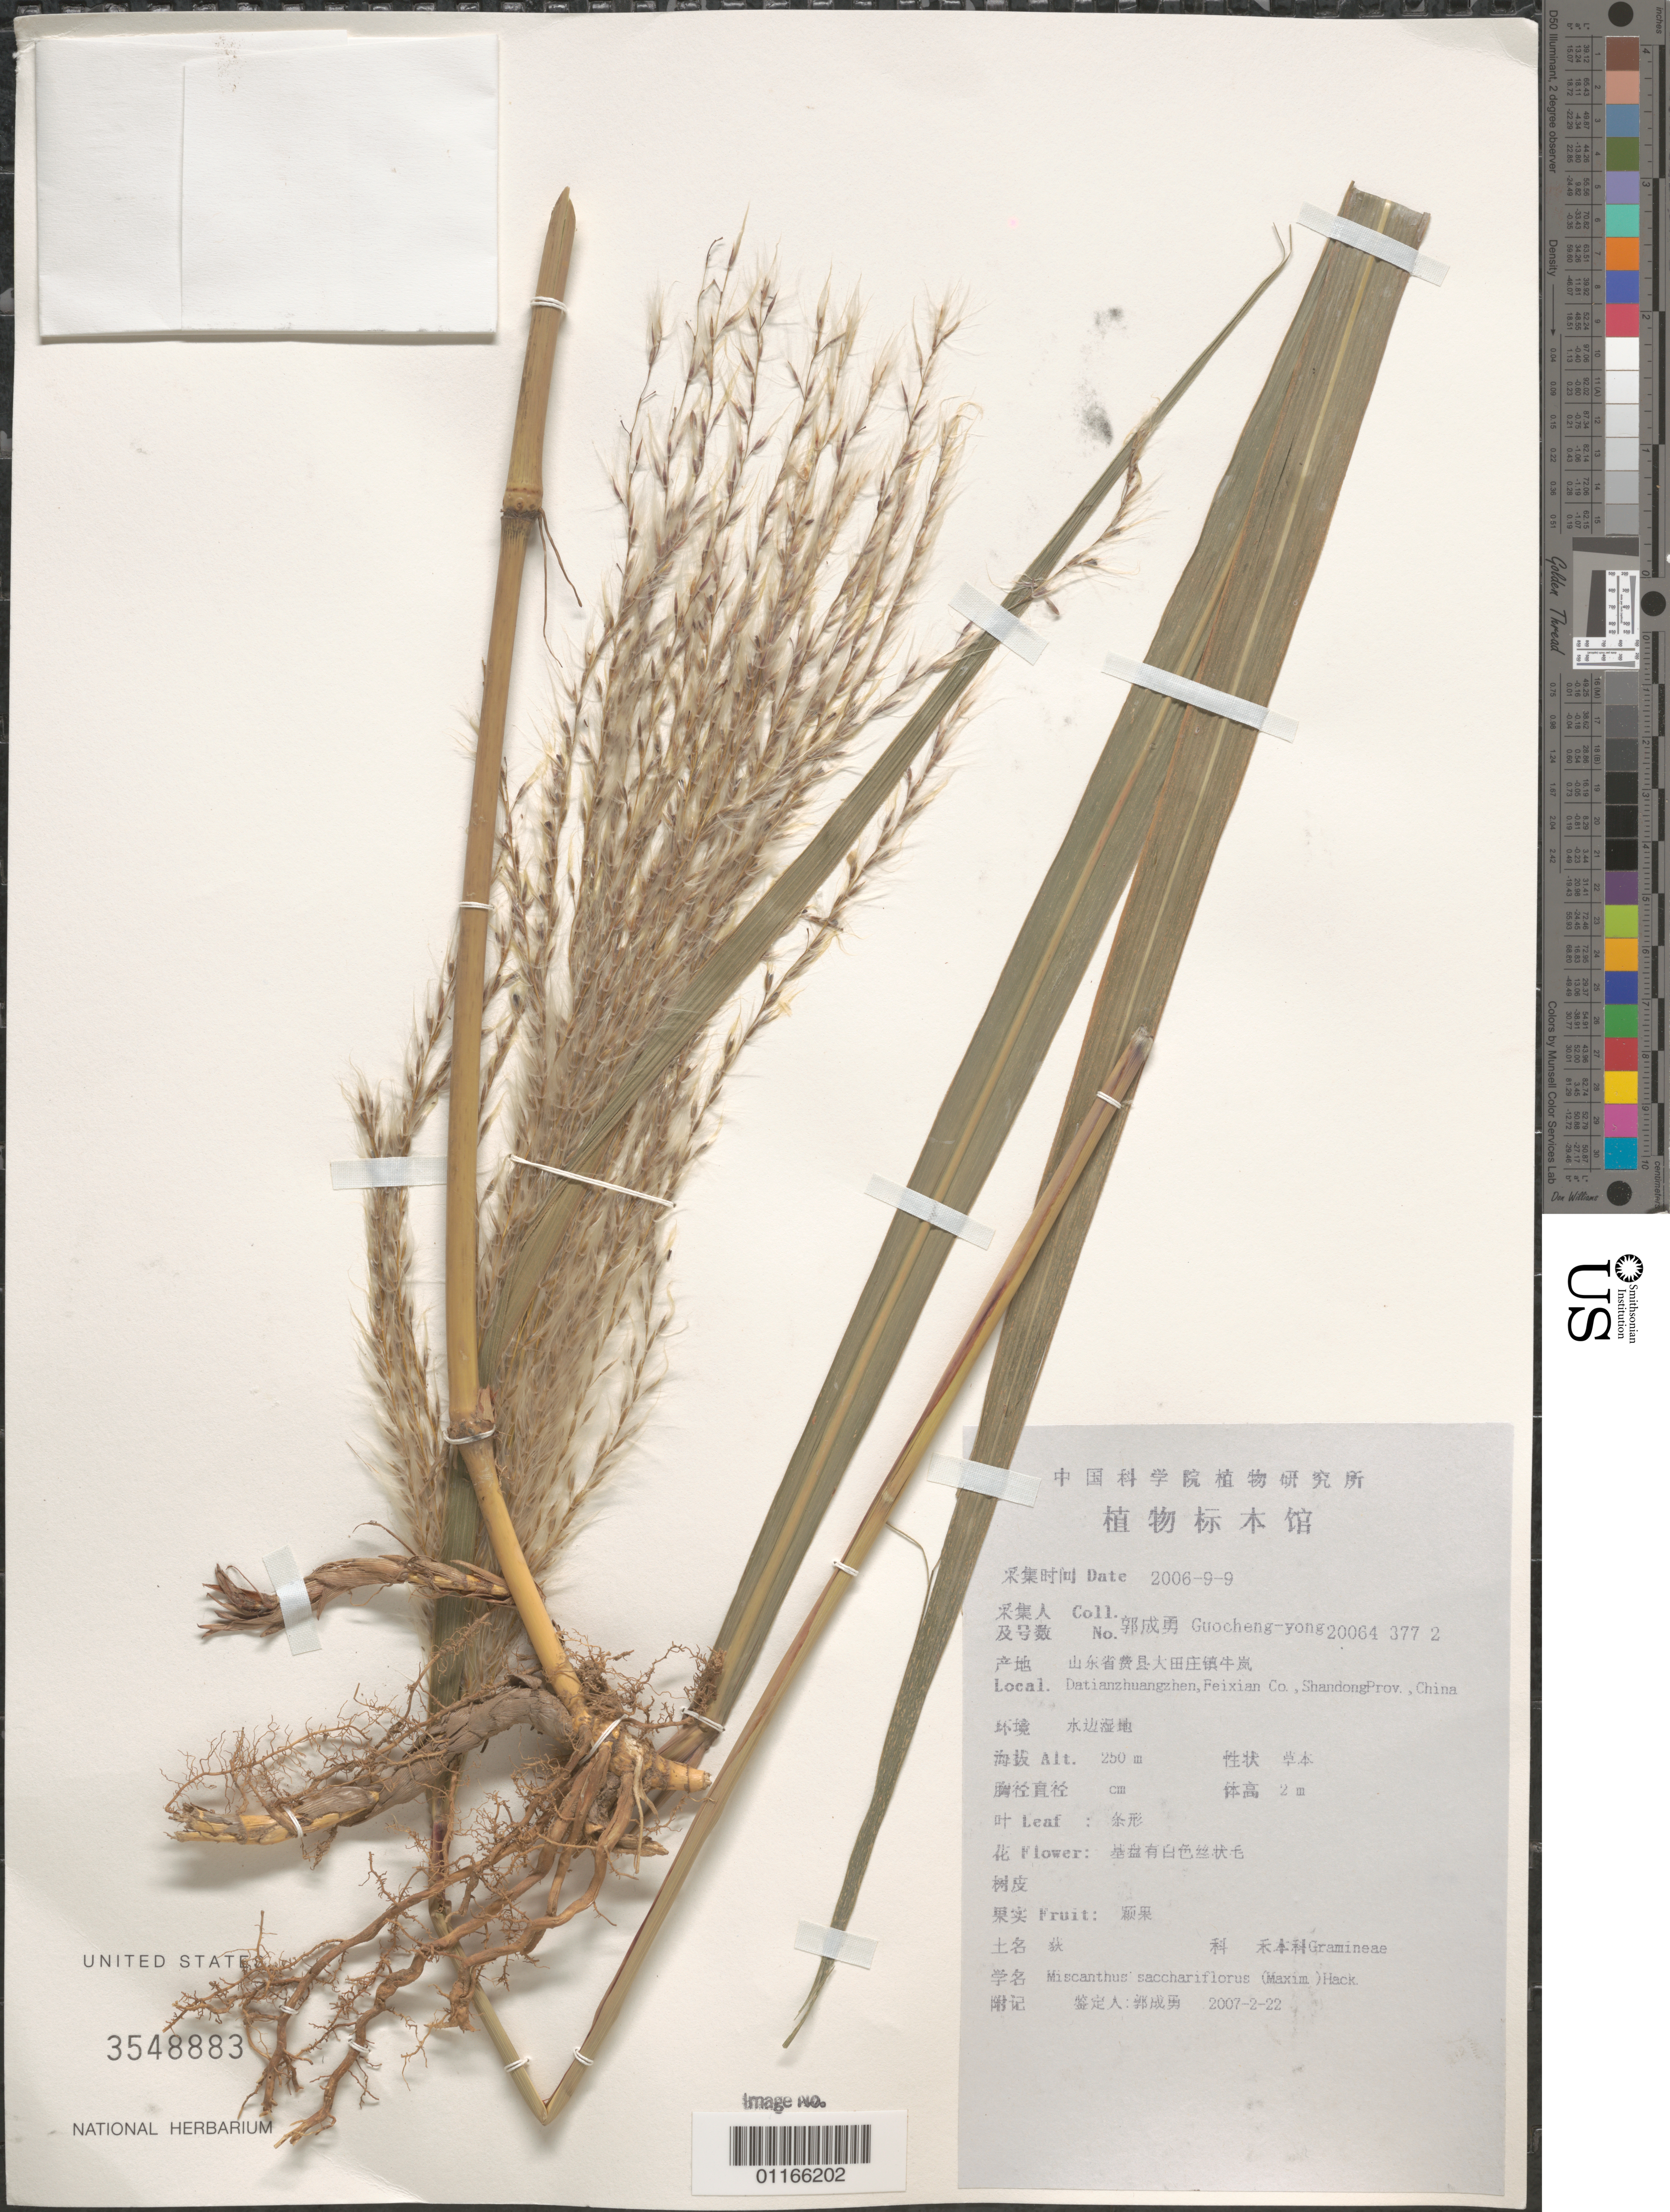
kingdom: Plantae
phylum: Tracheophyta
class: Liliopsida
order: Poales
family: Poaceae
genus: Miscanthus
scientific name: Miscanthus sacchariflorus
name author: (Maxim.) Hack.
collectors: Goucheng-yong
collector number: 20064 377 2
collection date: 2006-09-09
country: China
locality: Datianzhuangzhen, Feixian Co., Shandong Prov.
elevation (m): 250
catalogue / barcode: US 3548883